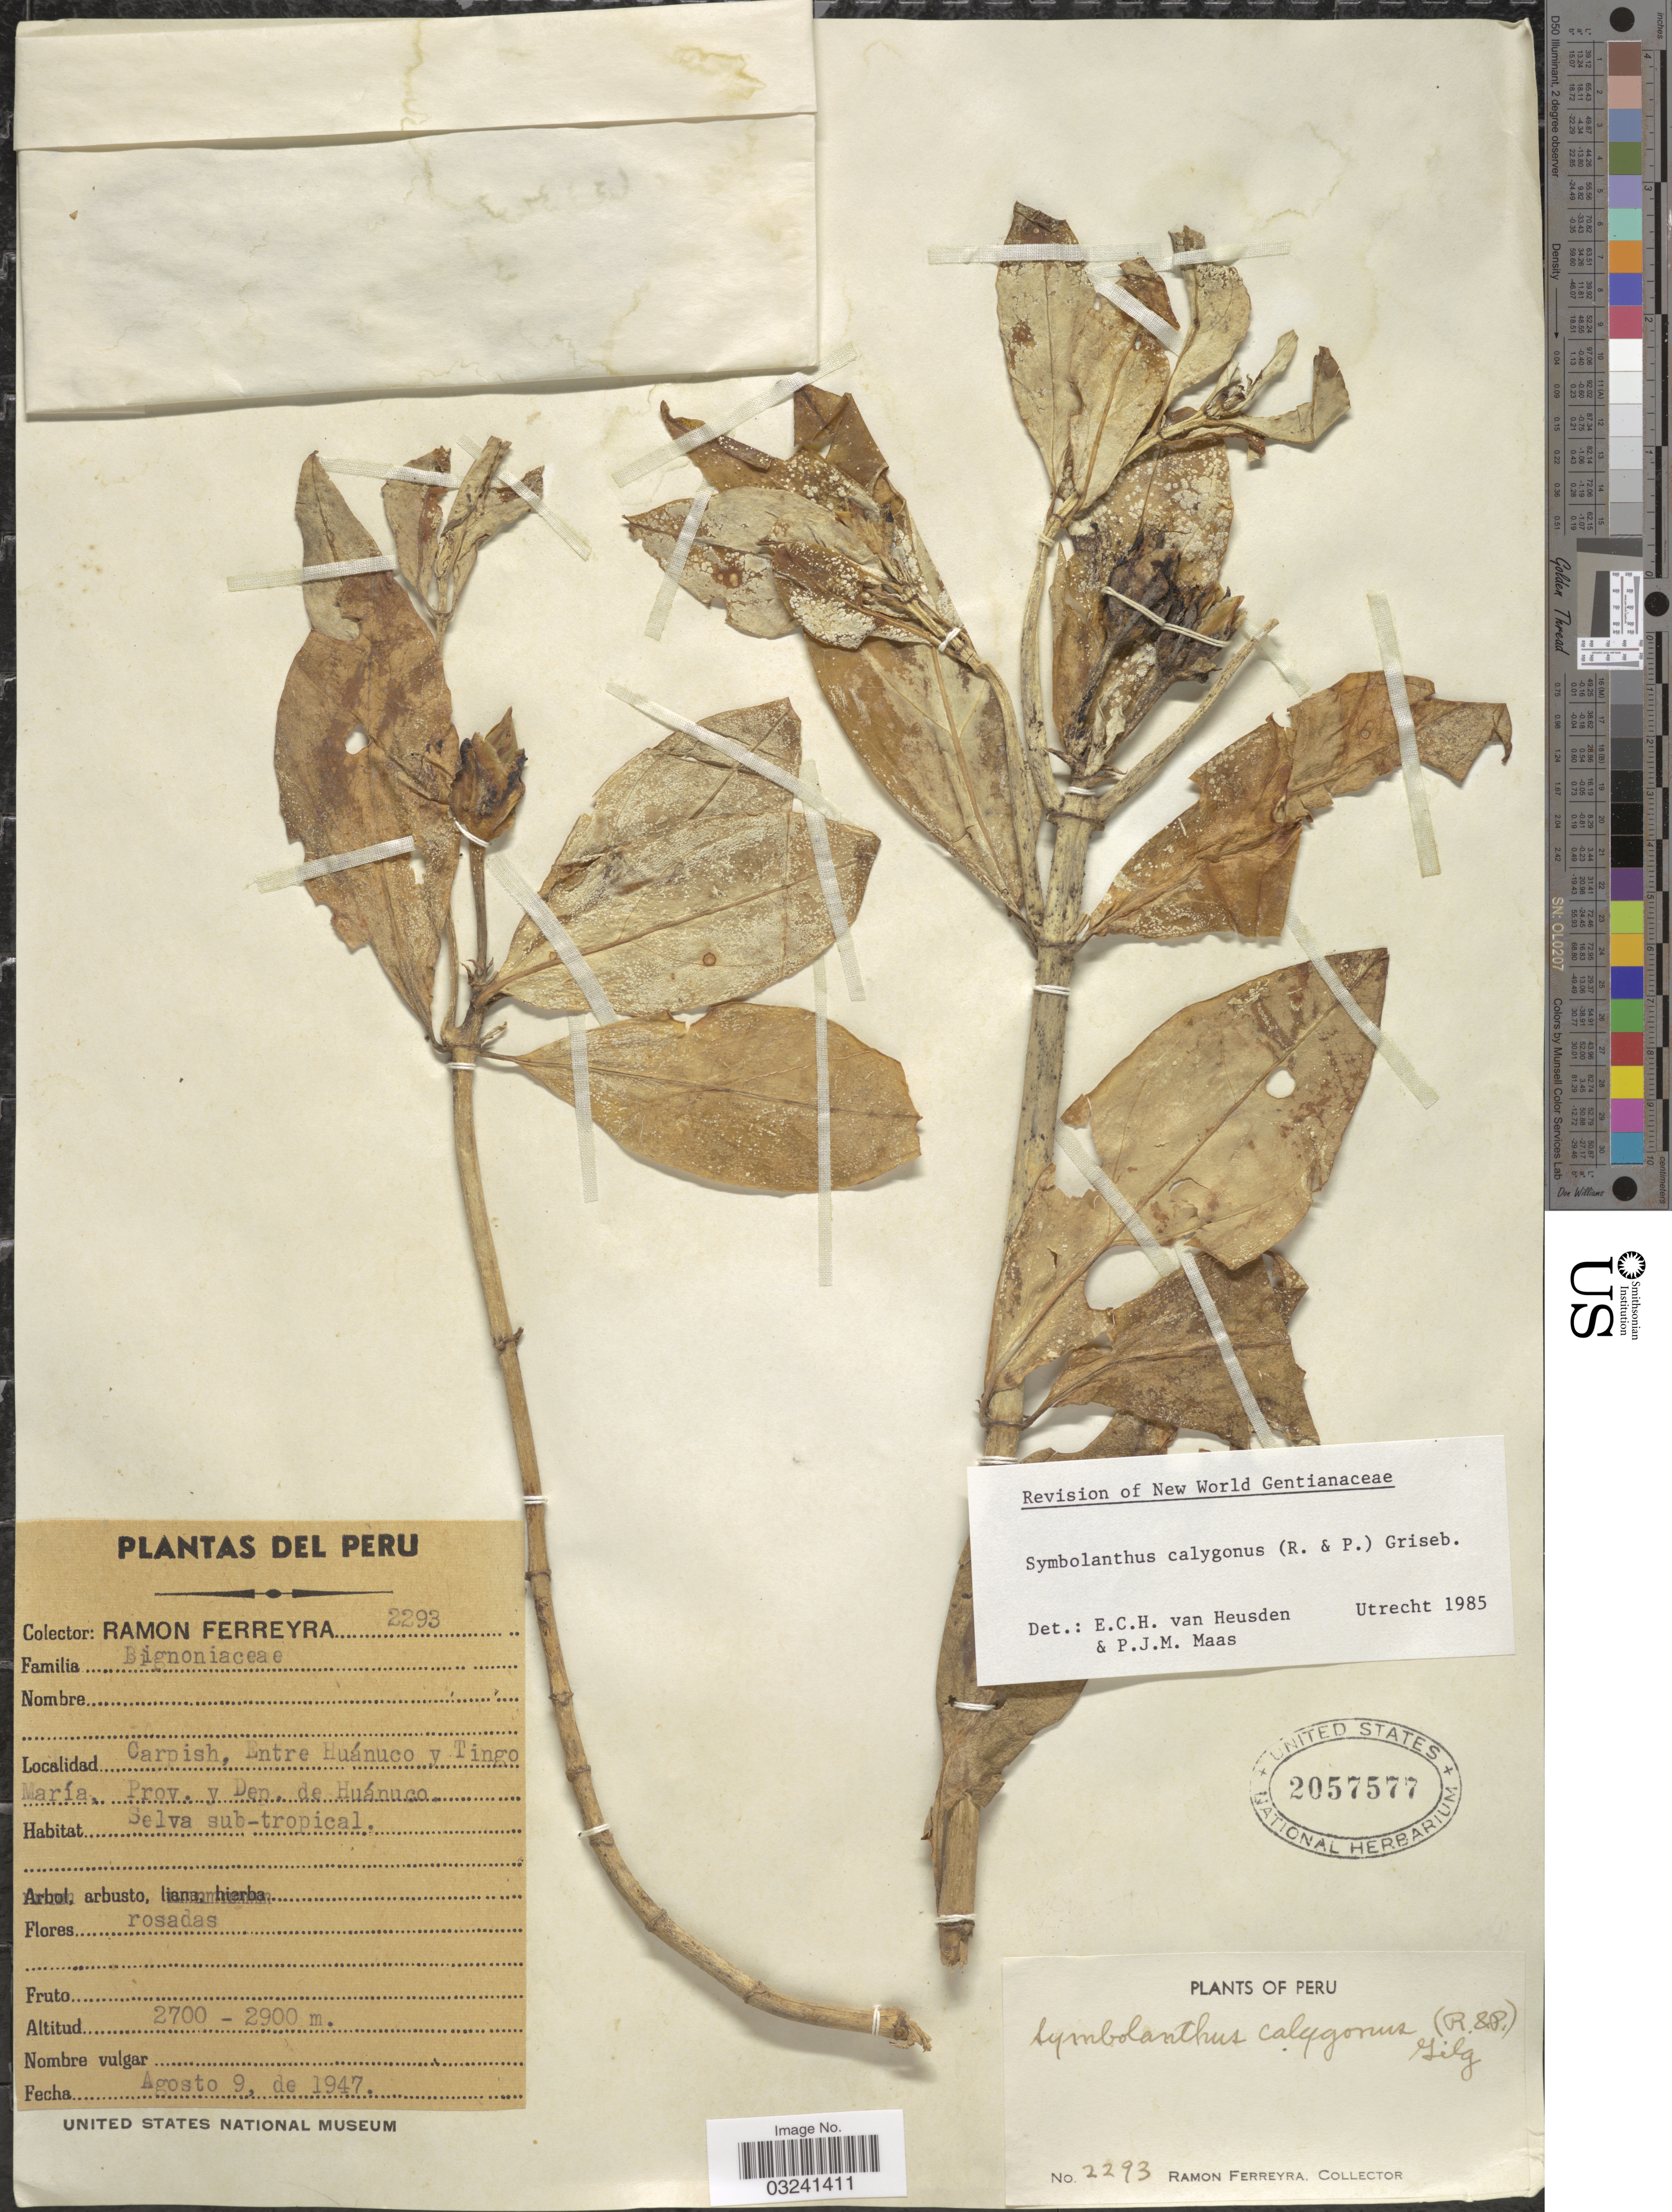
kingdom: Plantae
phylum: Tracheophyta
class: Magnoliopsida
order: Gentianales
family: Gentianaceae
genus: Symbolanthus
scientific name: Symbolanthus calygonus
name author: (Ruiz & Pav.) Griseb. ex Gilg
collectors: R. A. Ferreyra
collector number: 2293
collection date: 1947-08-09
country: Peru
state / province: Huánuco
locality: Carpish, entre Huánuco y Tingo María, Prov. y Dep. de Huánuco.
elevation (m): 2700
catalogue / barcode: US 2057577